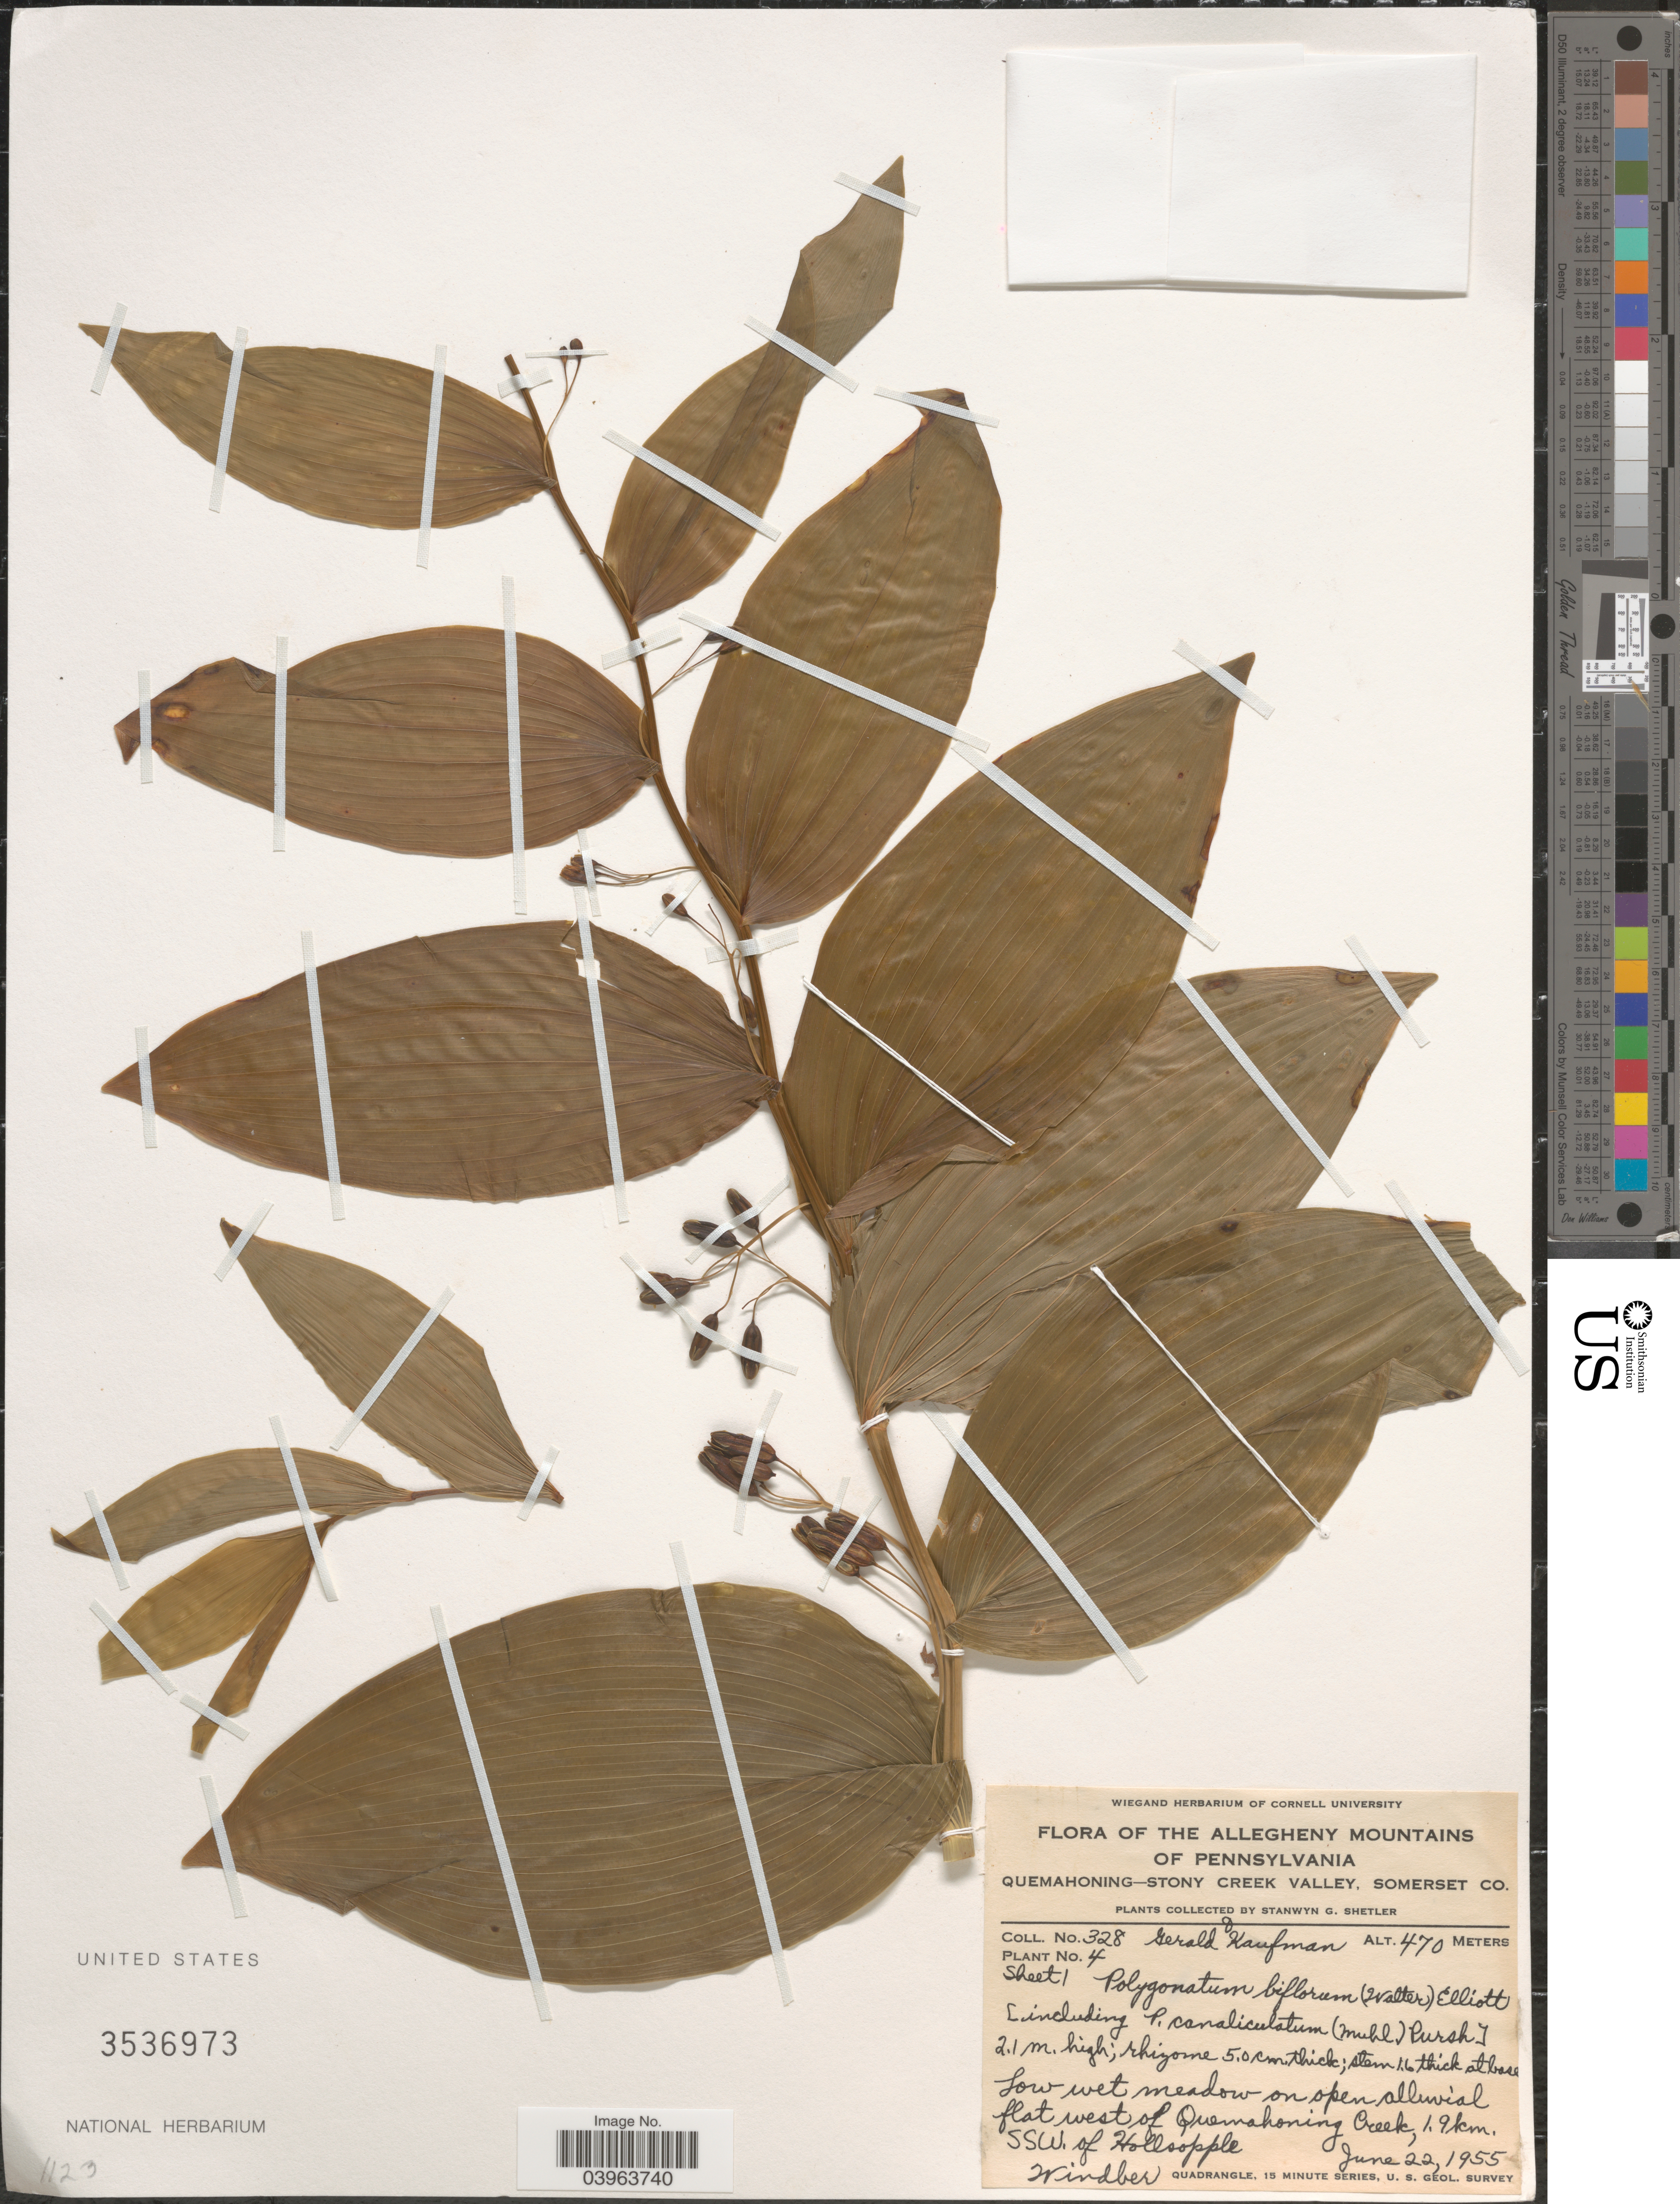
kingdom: Plantae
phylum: Tracheophyta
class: Liliopsida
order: Asparagales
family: Asparagaceae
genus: Polygonatum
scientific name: Polygonatum biflorum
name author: (Walter) Elliott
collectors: S. Shetler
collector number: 328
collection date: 1955-06-22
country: United States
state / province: Pennsylvania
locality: The Allegheny Mountains of Pennsylvania. Quemahoning-Stony Creek Valley, Somerset Co. Low wet meadow on open alluvial flat west of Quemahoning Creek, 1.9 km. SSW. of Hollsopple Windber.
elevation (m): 470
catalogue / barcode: US 3536973